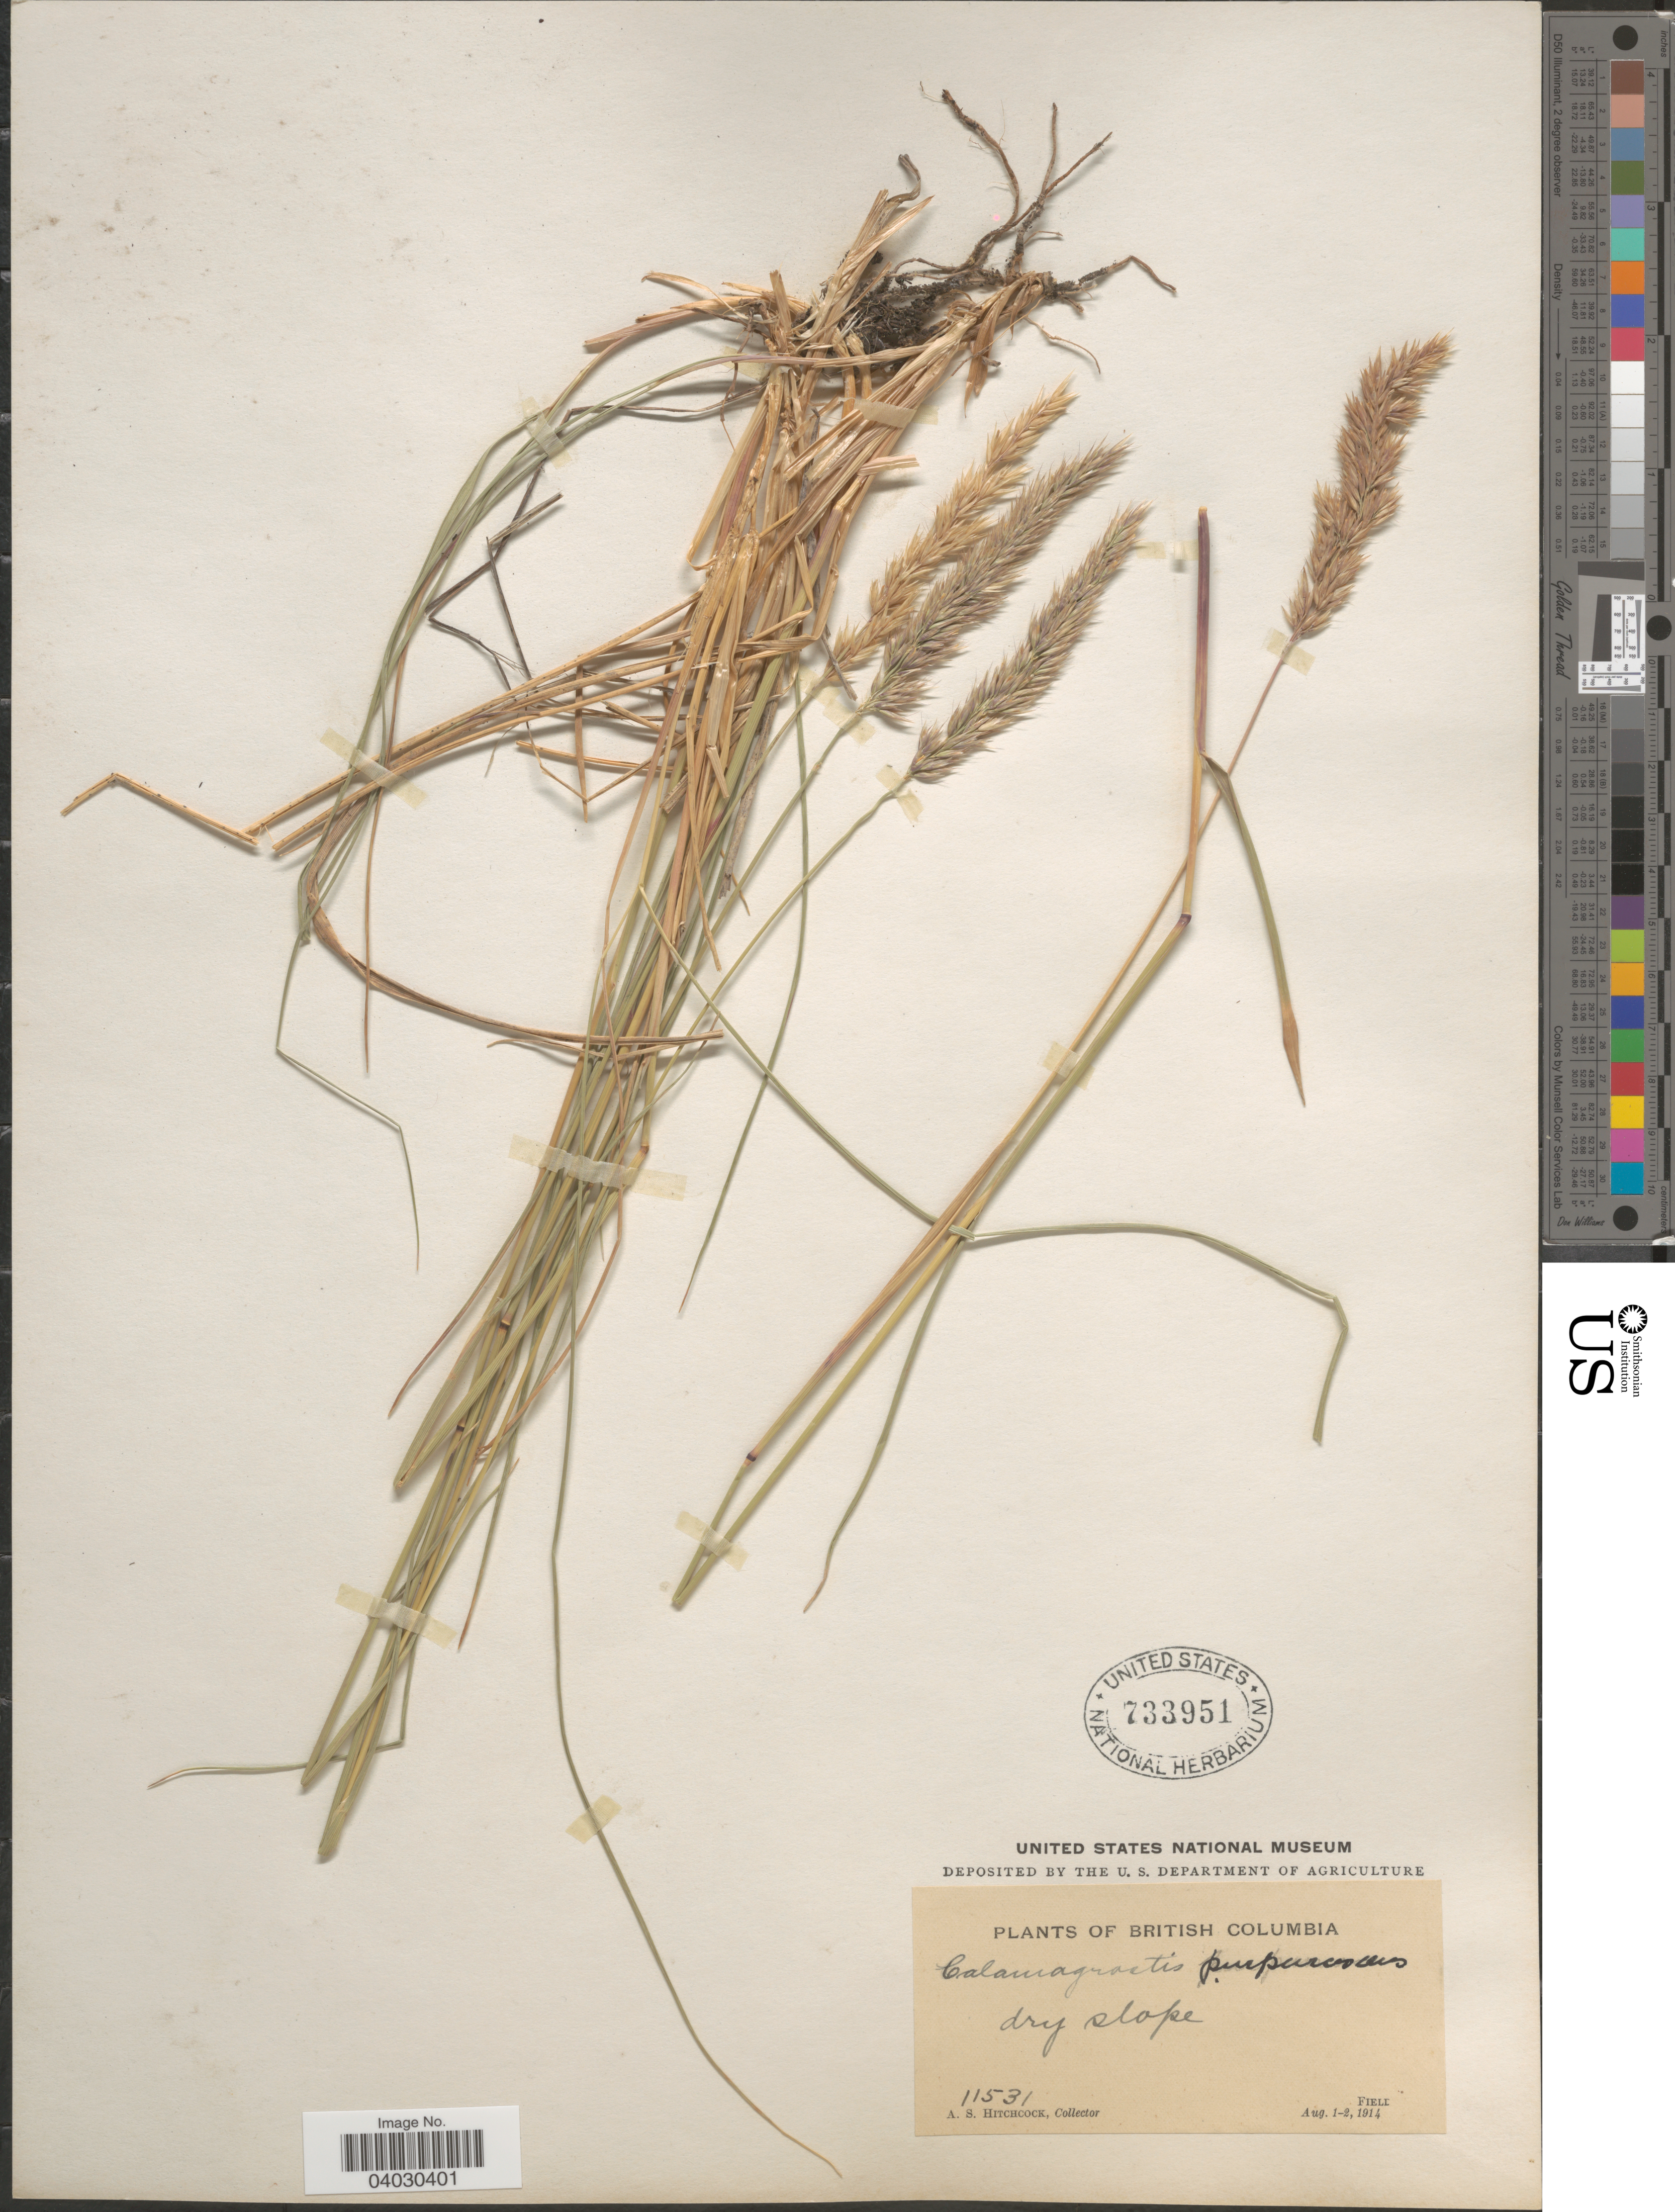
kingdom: Plantae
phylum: Tracheophyta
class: Liliopsida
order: Poales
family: Poaceae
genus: Calamagrostis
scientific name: Calamagrostis purpurascens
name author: R. Br.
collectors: A. S. Hitchcock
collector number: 11531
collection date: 1914-08-01/1914-08-02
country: Canada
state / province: British Columbia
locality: Field.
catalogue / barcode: US 733951